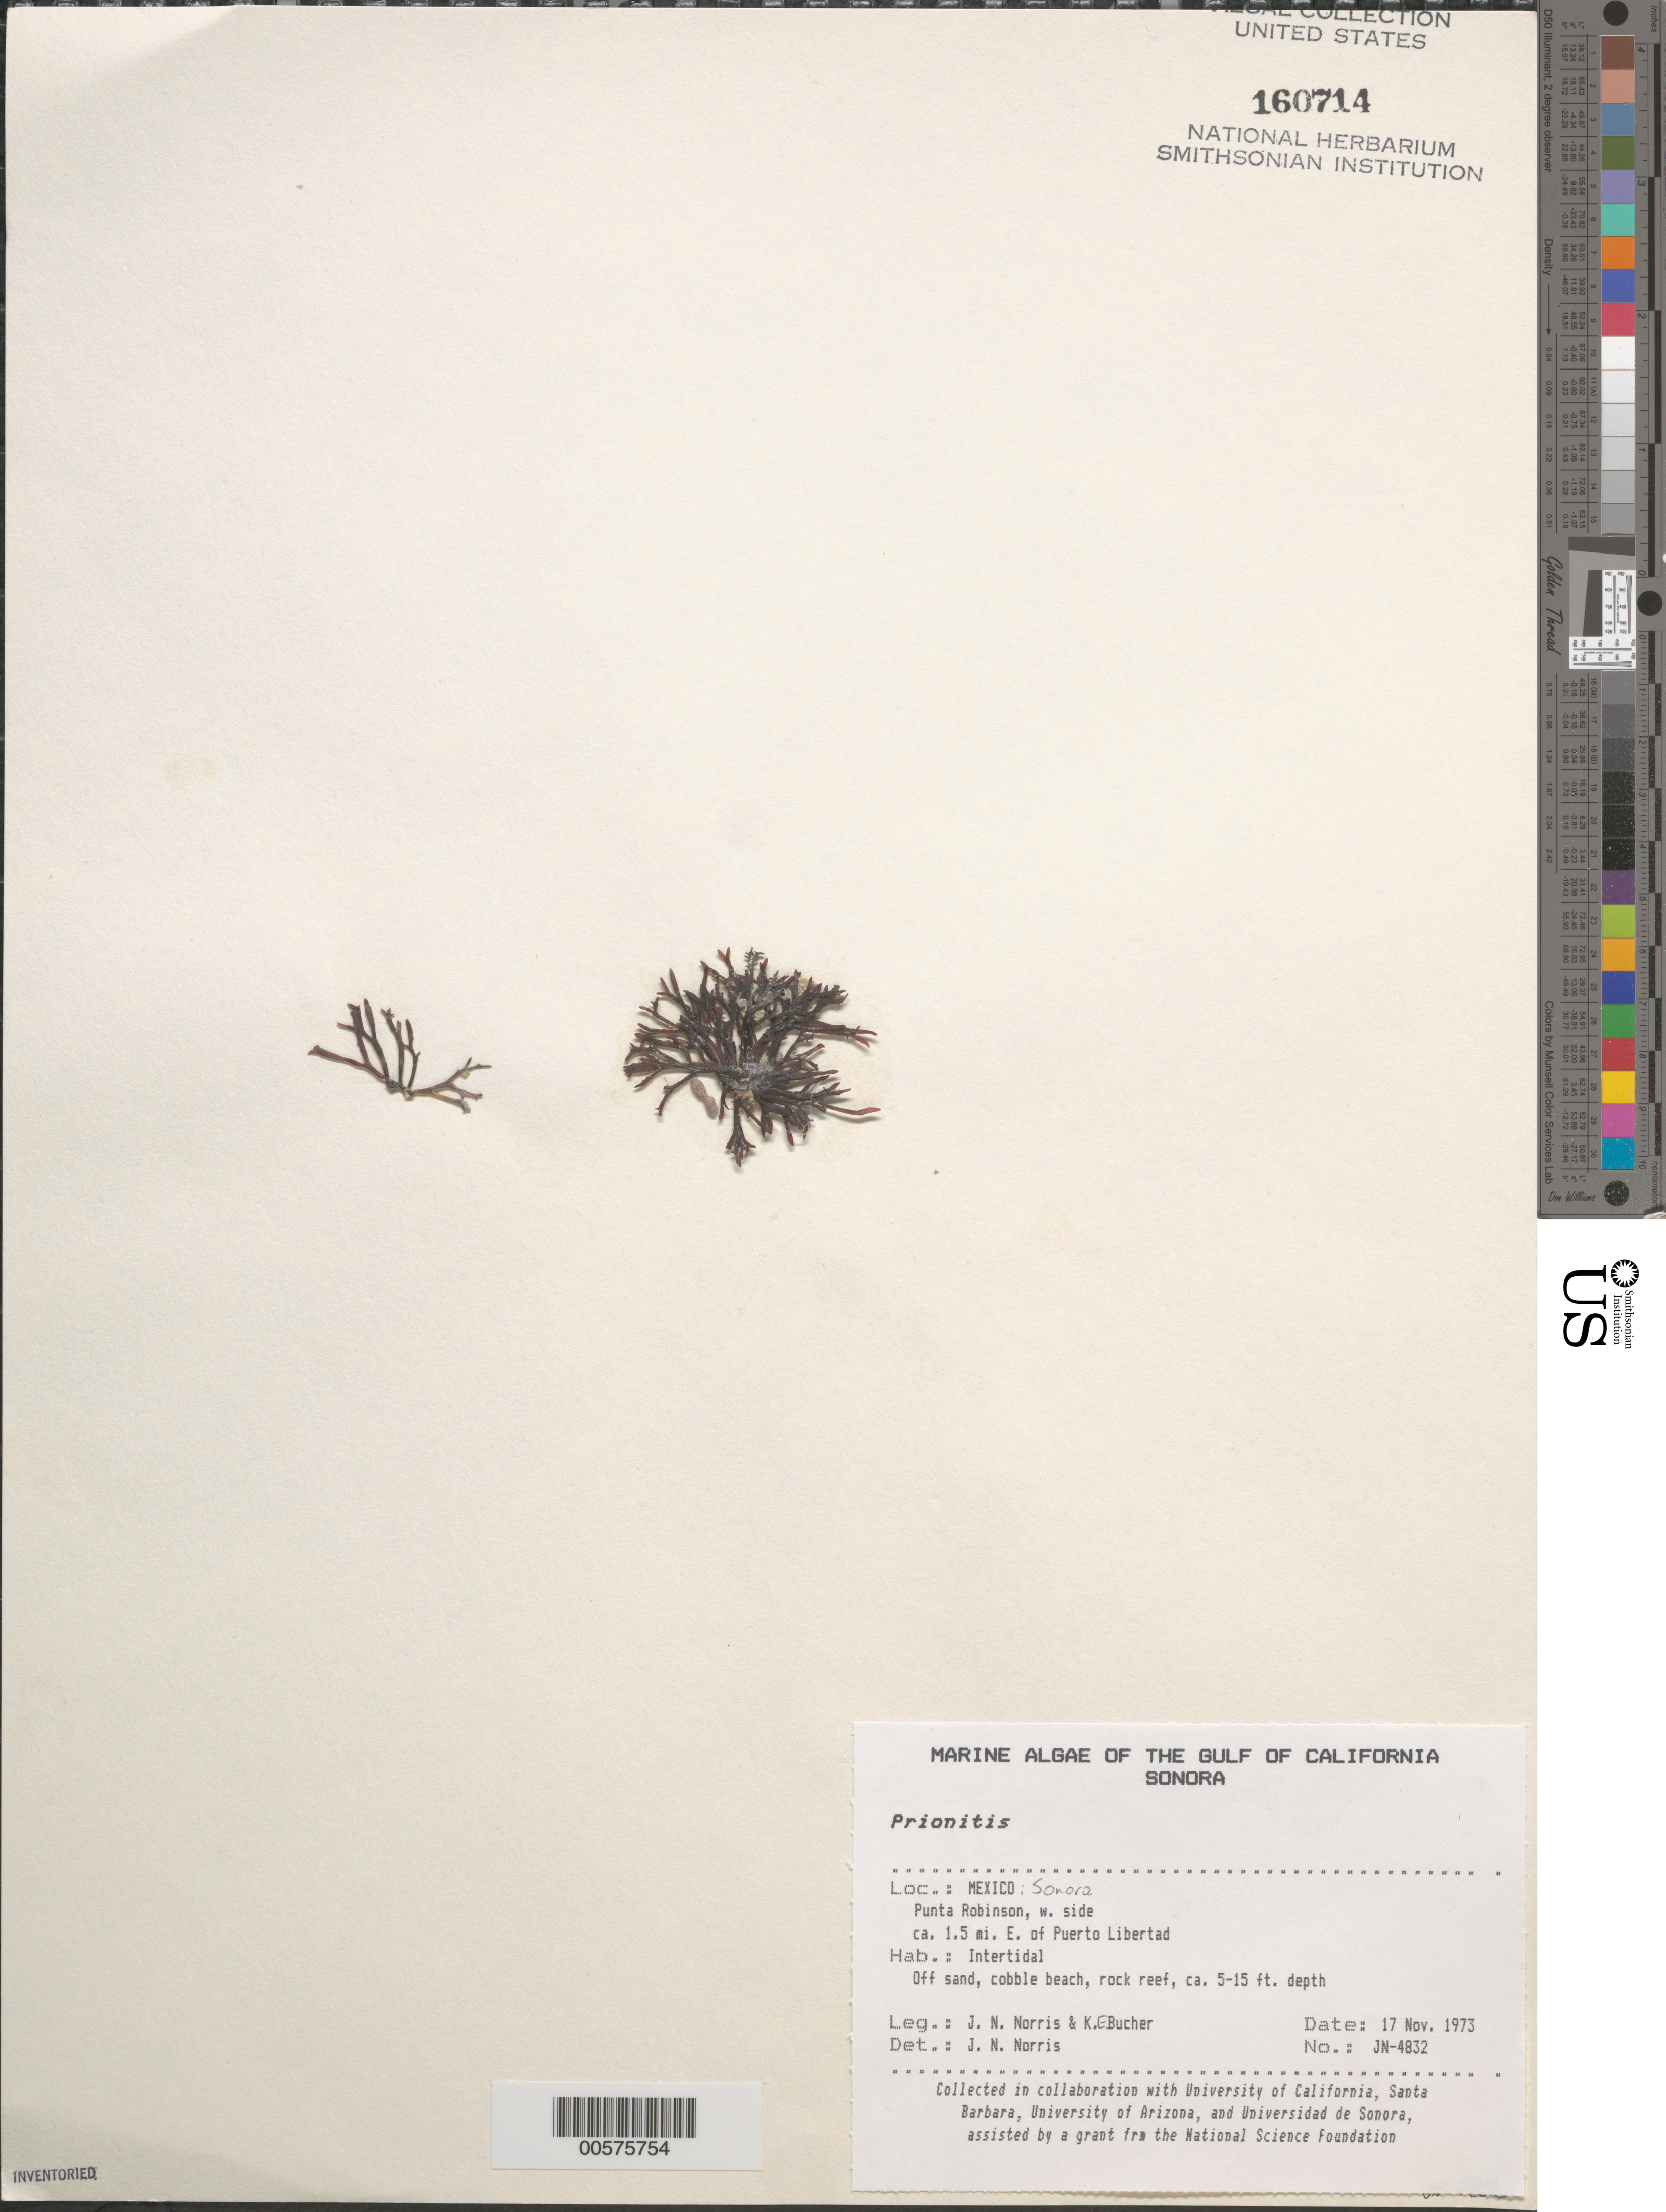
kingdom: Plantae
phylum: Rhodophyta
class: Florideophyceae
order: Cryptonemiales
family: Cryptonemiaceae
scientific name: Prionitis sp.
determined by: Norris, James N.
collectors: J. N. Norris & K. E. Bucher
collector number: JN-4832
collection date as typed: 17 Nov 1973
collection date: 1973-11-17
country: Mexico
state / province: Sonora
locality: Punta Robinson ca. 1.5 miles east of Puerto Libertad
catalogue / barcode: US 160714